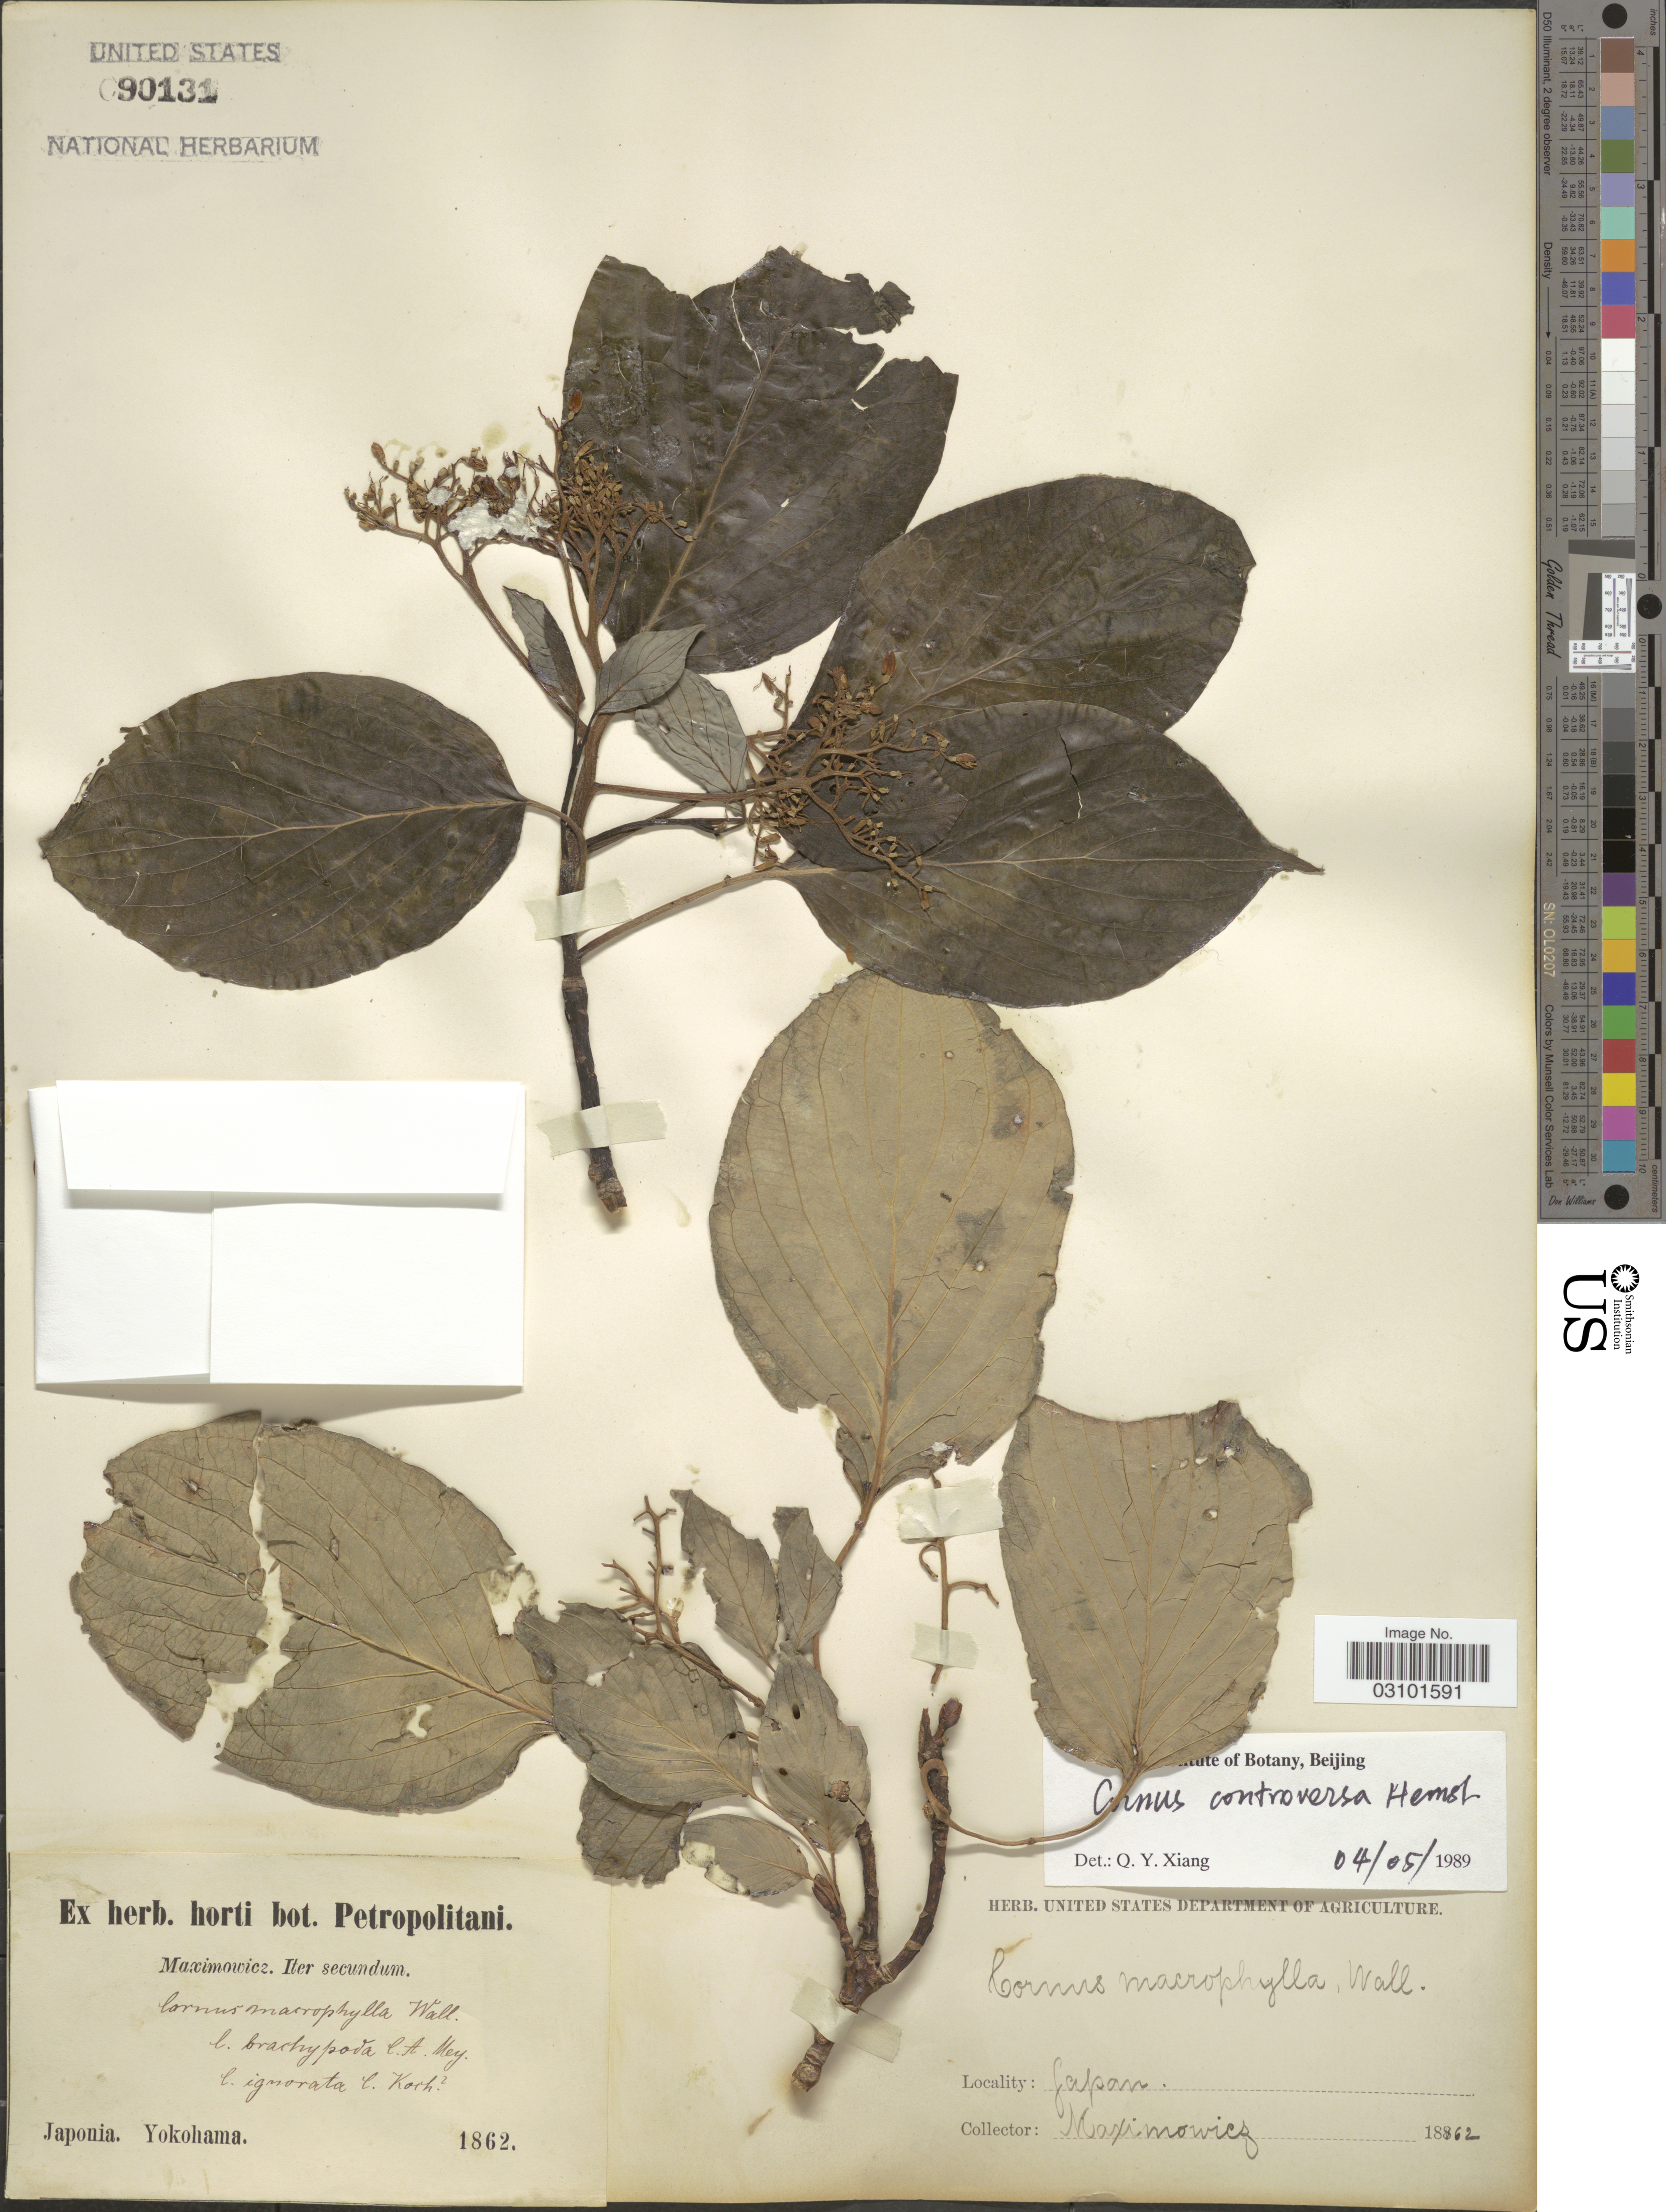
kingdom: Plantae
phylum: Tracheophyta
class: Magnoliopsida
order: Cornales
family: Cornaceae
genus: Cornus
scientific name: Cornus controversa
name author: Hemsl.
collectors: -. Maximowicz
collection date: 1862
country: Japan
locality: Yokohama.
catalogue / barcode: US 90131